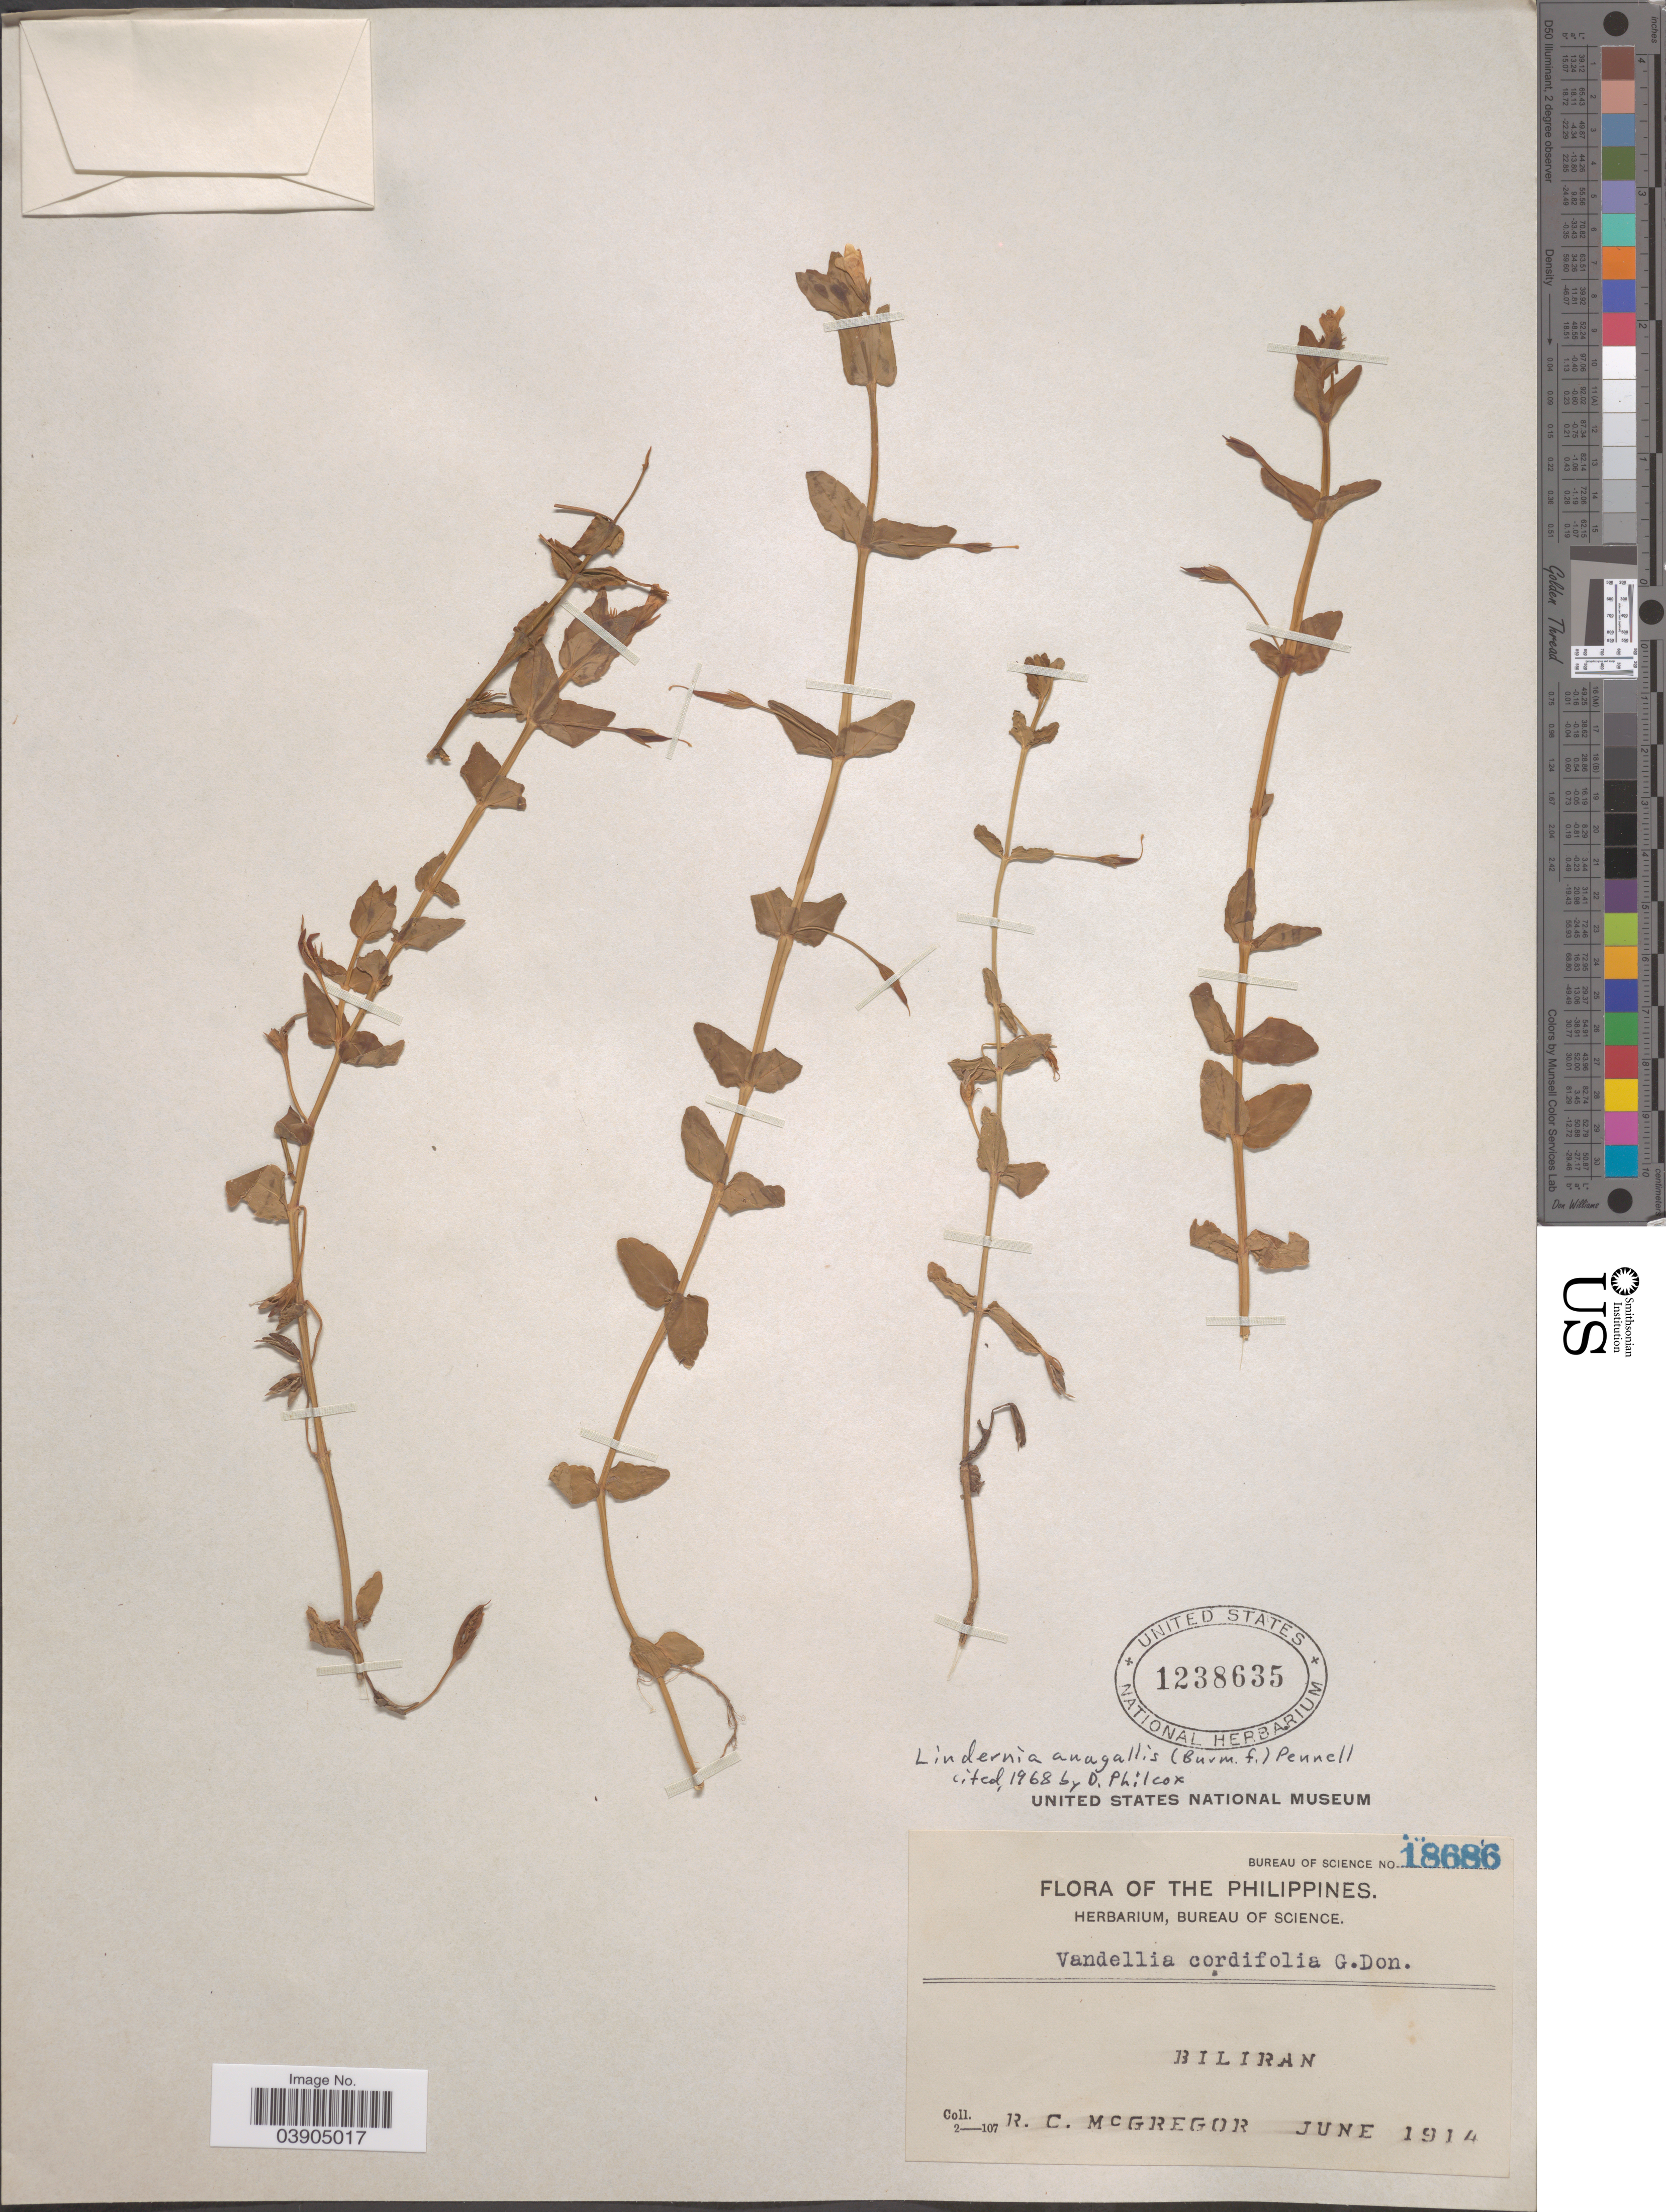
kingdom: Plantae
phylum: Tracheophyta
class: Magnoliopsida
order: Lamiales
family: Linderniaceae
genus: Lindernia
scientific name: Lindernia anagallis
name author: (Burm. f.) Pennell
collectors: R. C. McGregor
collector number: Bureau of Science 18686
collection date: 1914-06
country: Philippines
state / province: Eastern Visayas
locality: Biliran.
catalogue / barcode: US 1238635